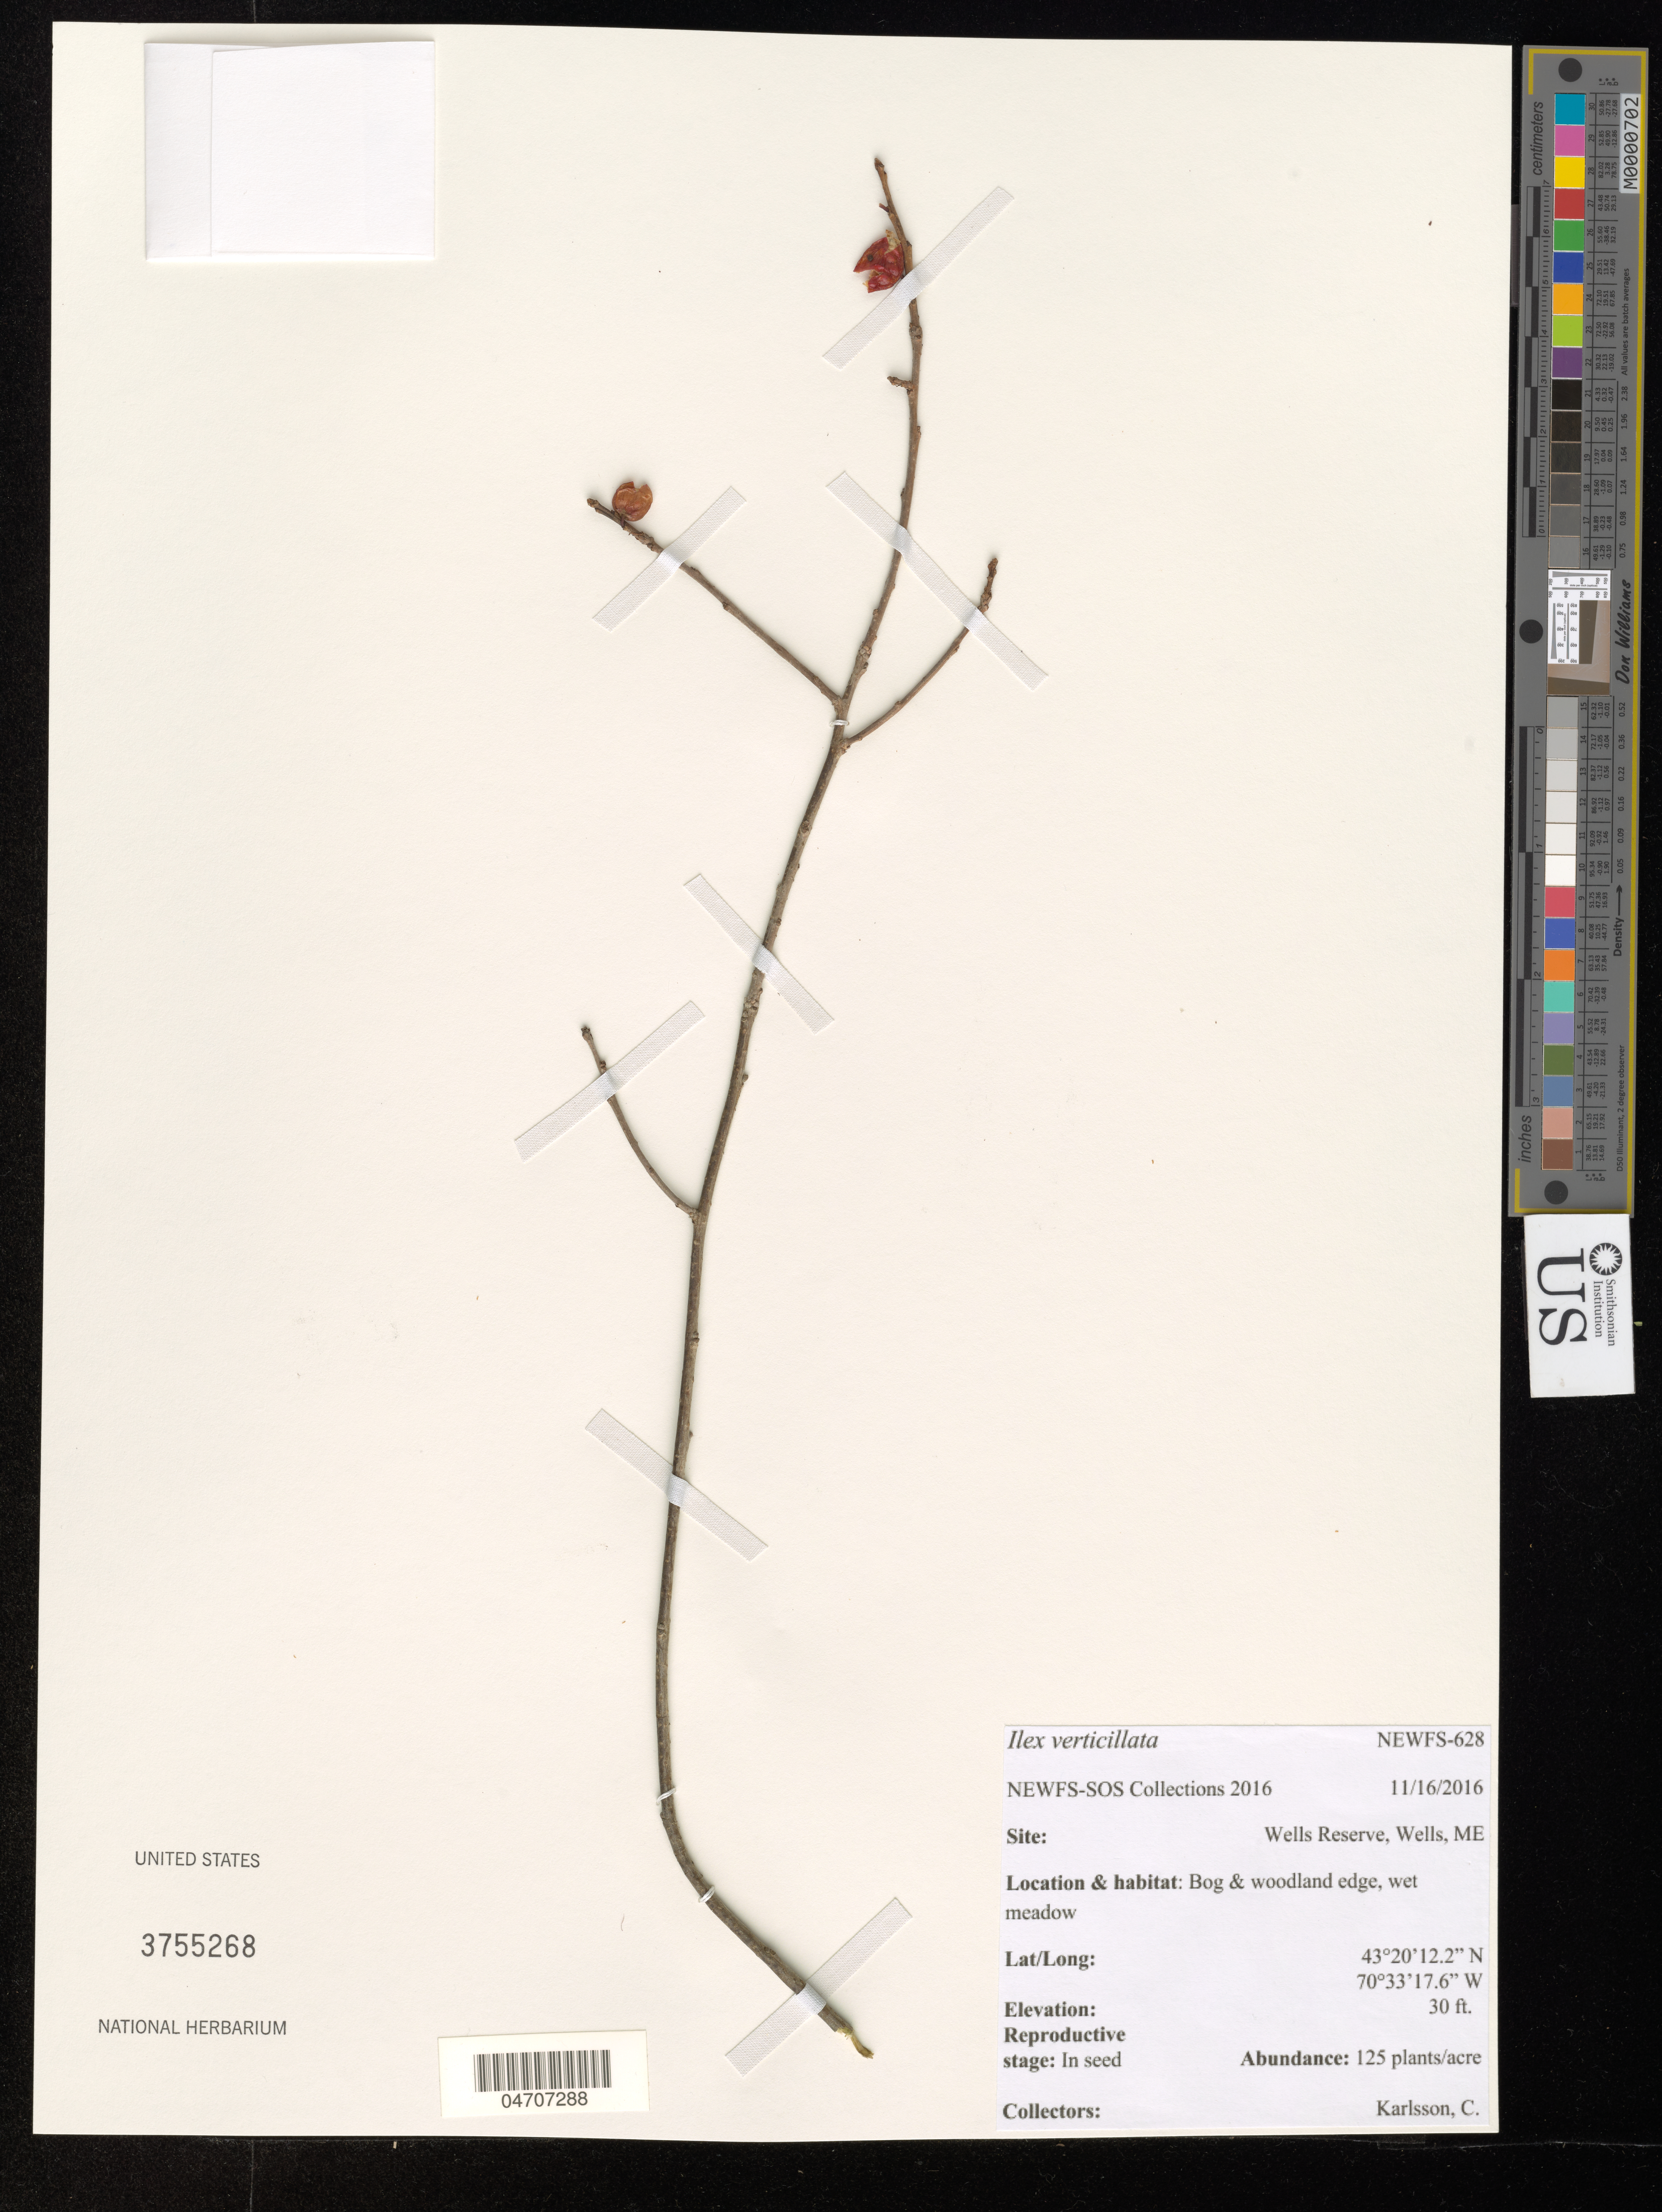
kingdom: Plantae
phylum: Tracheophyta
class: Magnoliopsida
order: Aquifoliales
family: Aquifoliaceae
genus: Ilex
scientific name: Ilex verticillata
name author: (L.) A. Gray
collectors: C. Karlsson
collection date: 2016-11-16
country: United States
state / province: Maine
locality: Site: Wells Reserve, Wells, ME.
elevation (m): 9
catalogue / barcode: US 3755268